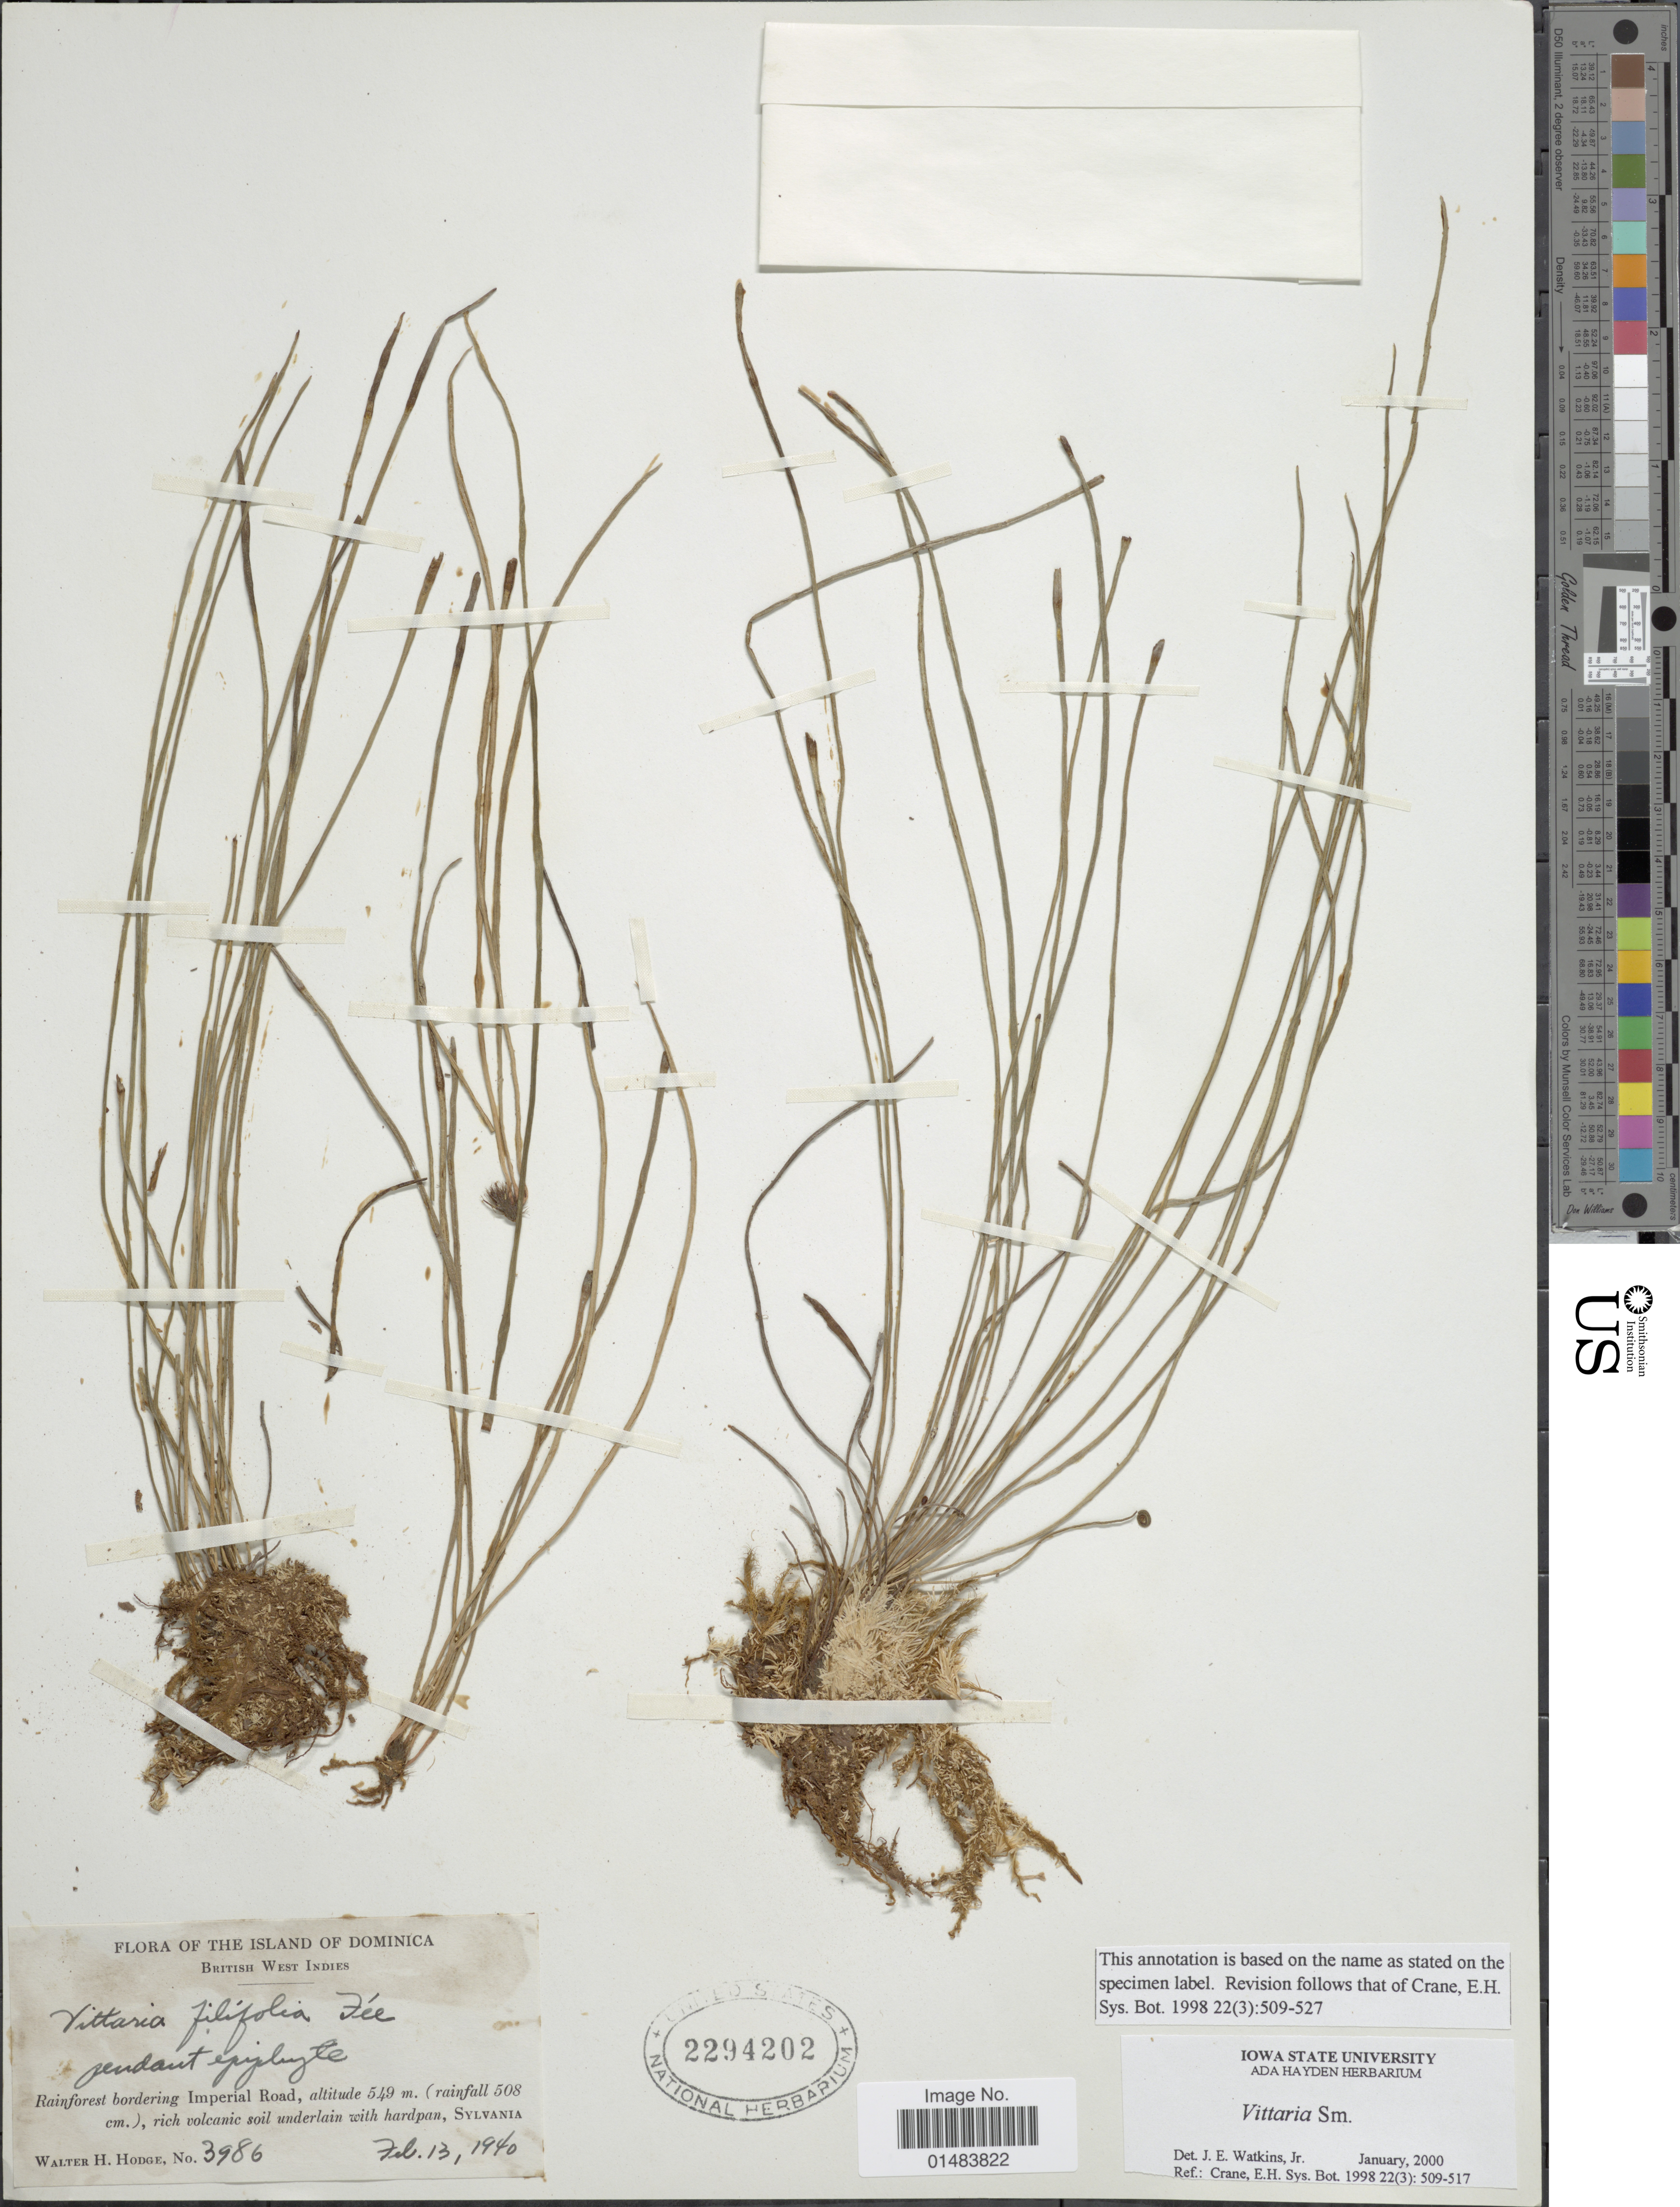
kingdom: Plantae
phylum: Tracheophyta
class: Polypodiopsida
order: Polypodiales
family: Pteridaceae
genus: Vittaria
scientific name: Vittaria graminifolia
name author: Kaulf.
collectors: W. Hodge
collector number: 3986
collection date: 1940-02-13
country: Dominica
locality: Flora of the island of Dominica, rainforest bordering Imperial Road (rainfall 508 cm) rich volcanic soil underlin with hardpan, Sylvania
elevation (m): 549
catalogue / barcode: US 2294202